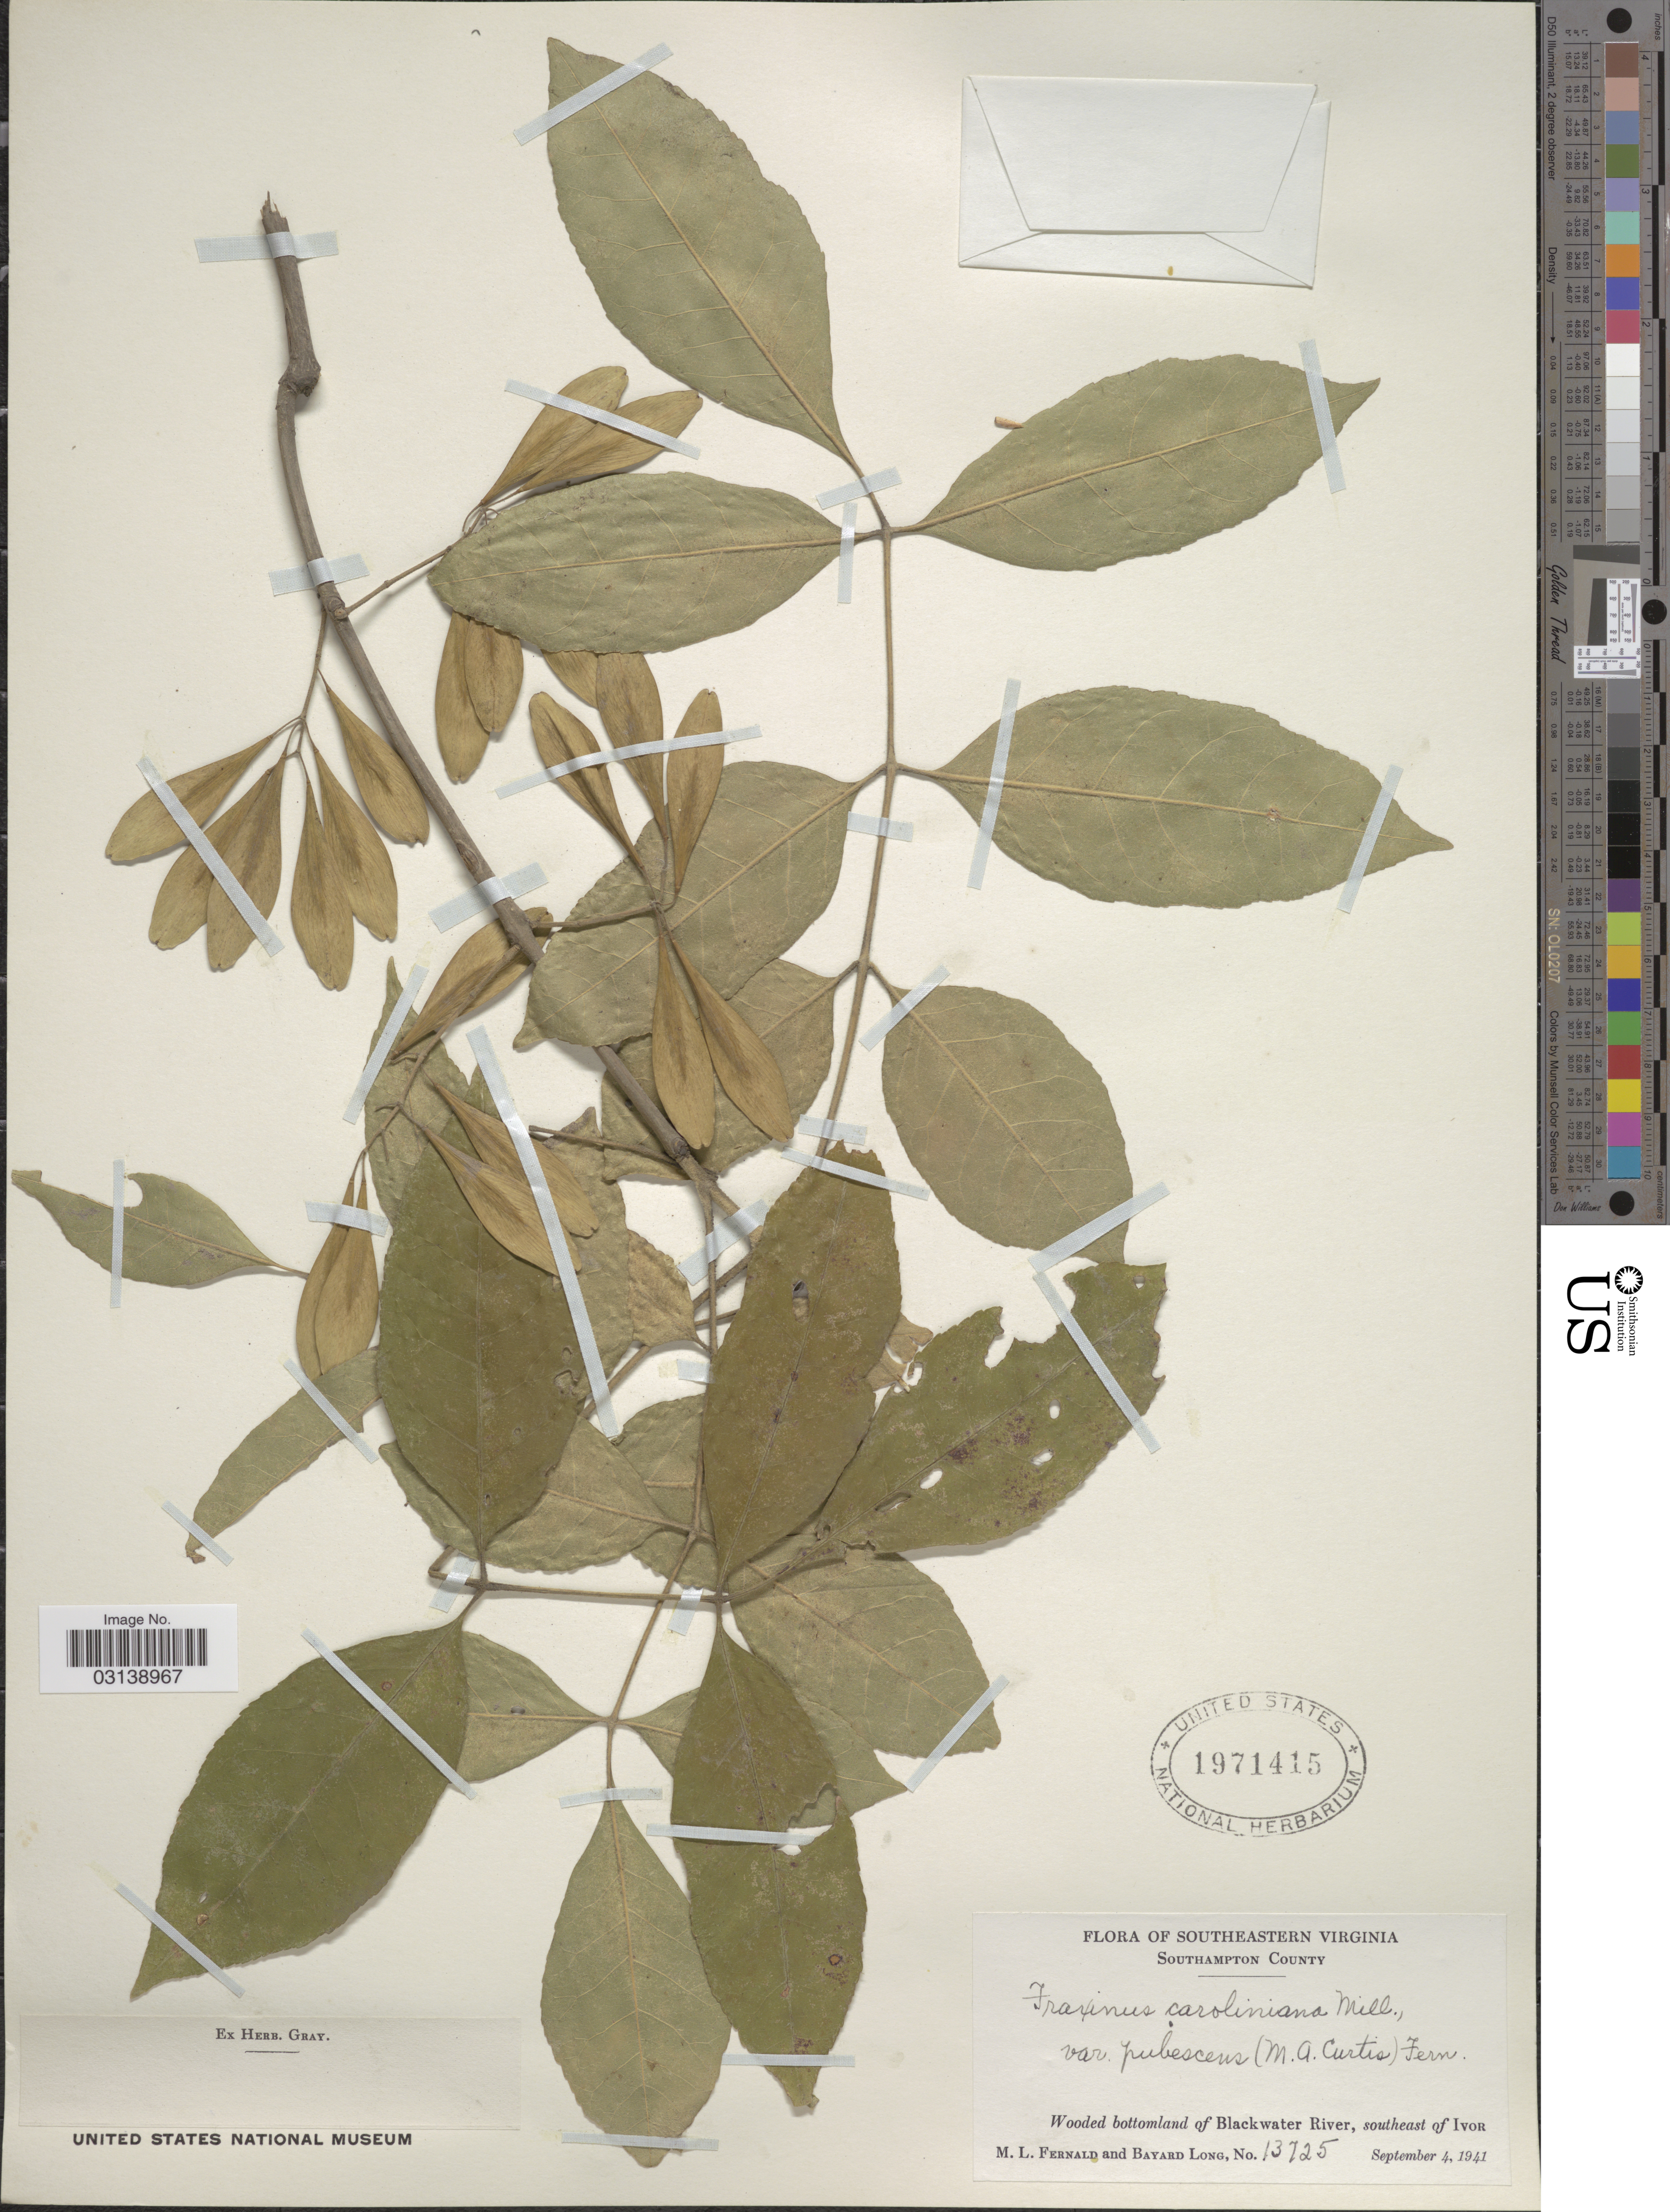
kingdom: Plantae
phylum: Tracheophyta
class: Magnoliopsida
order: Lamiales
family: Oleaceae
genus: Fraxinus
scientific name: Fraxinus pauciflora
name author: Nutt.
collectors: M. L. Fernald & B. Long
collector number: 13725*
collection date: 1941-09-04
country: United States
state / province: Virginia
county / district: Southampton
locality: Southeastern Virginia. Southampton County. Wooded bottomland of Blackwater River, southeast of Ivor.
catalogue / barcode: US 1971415